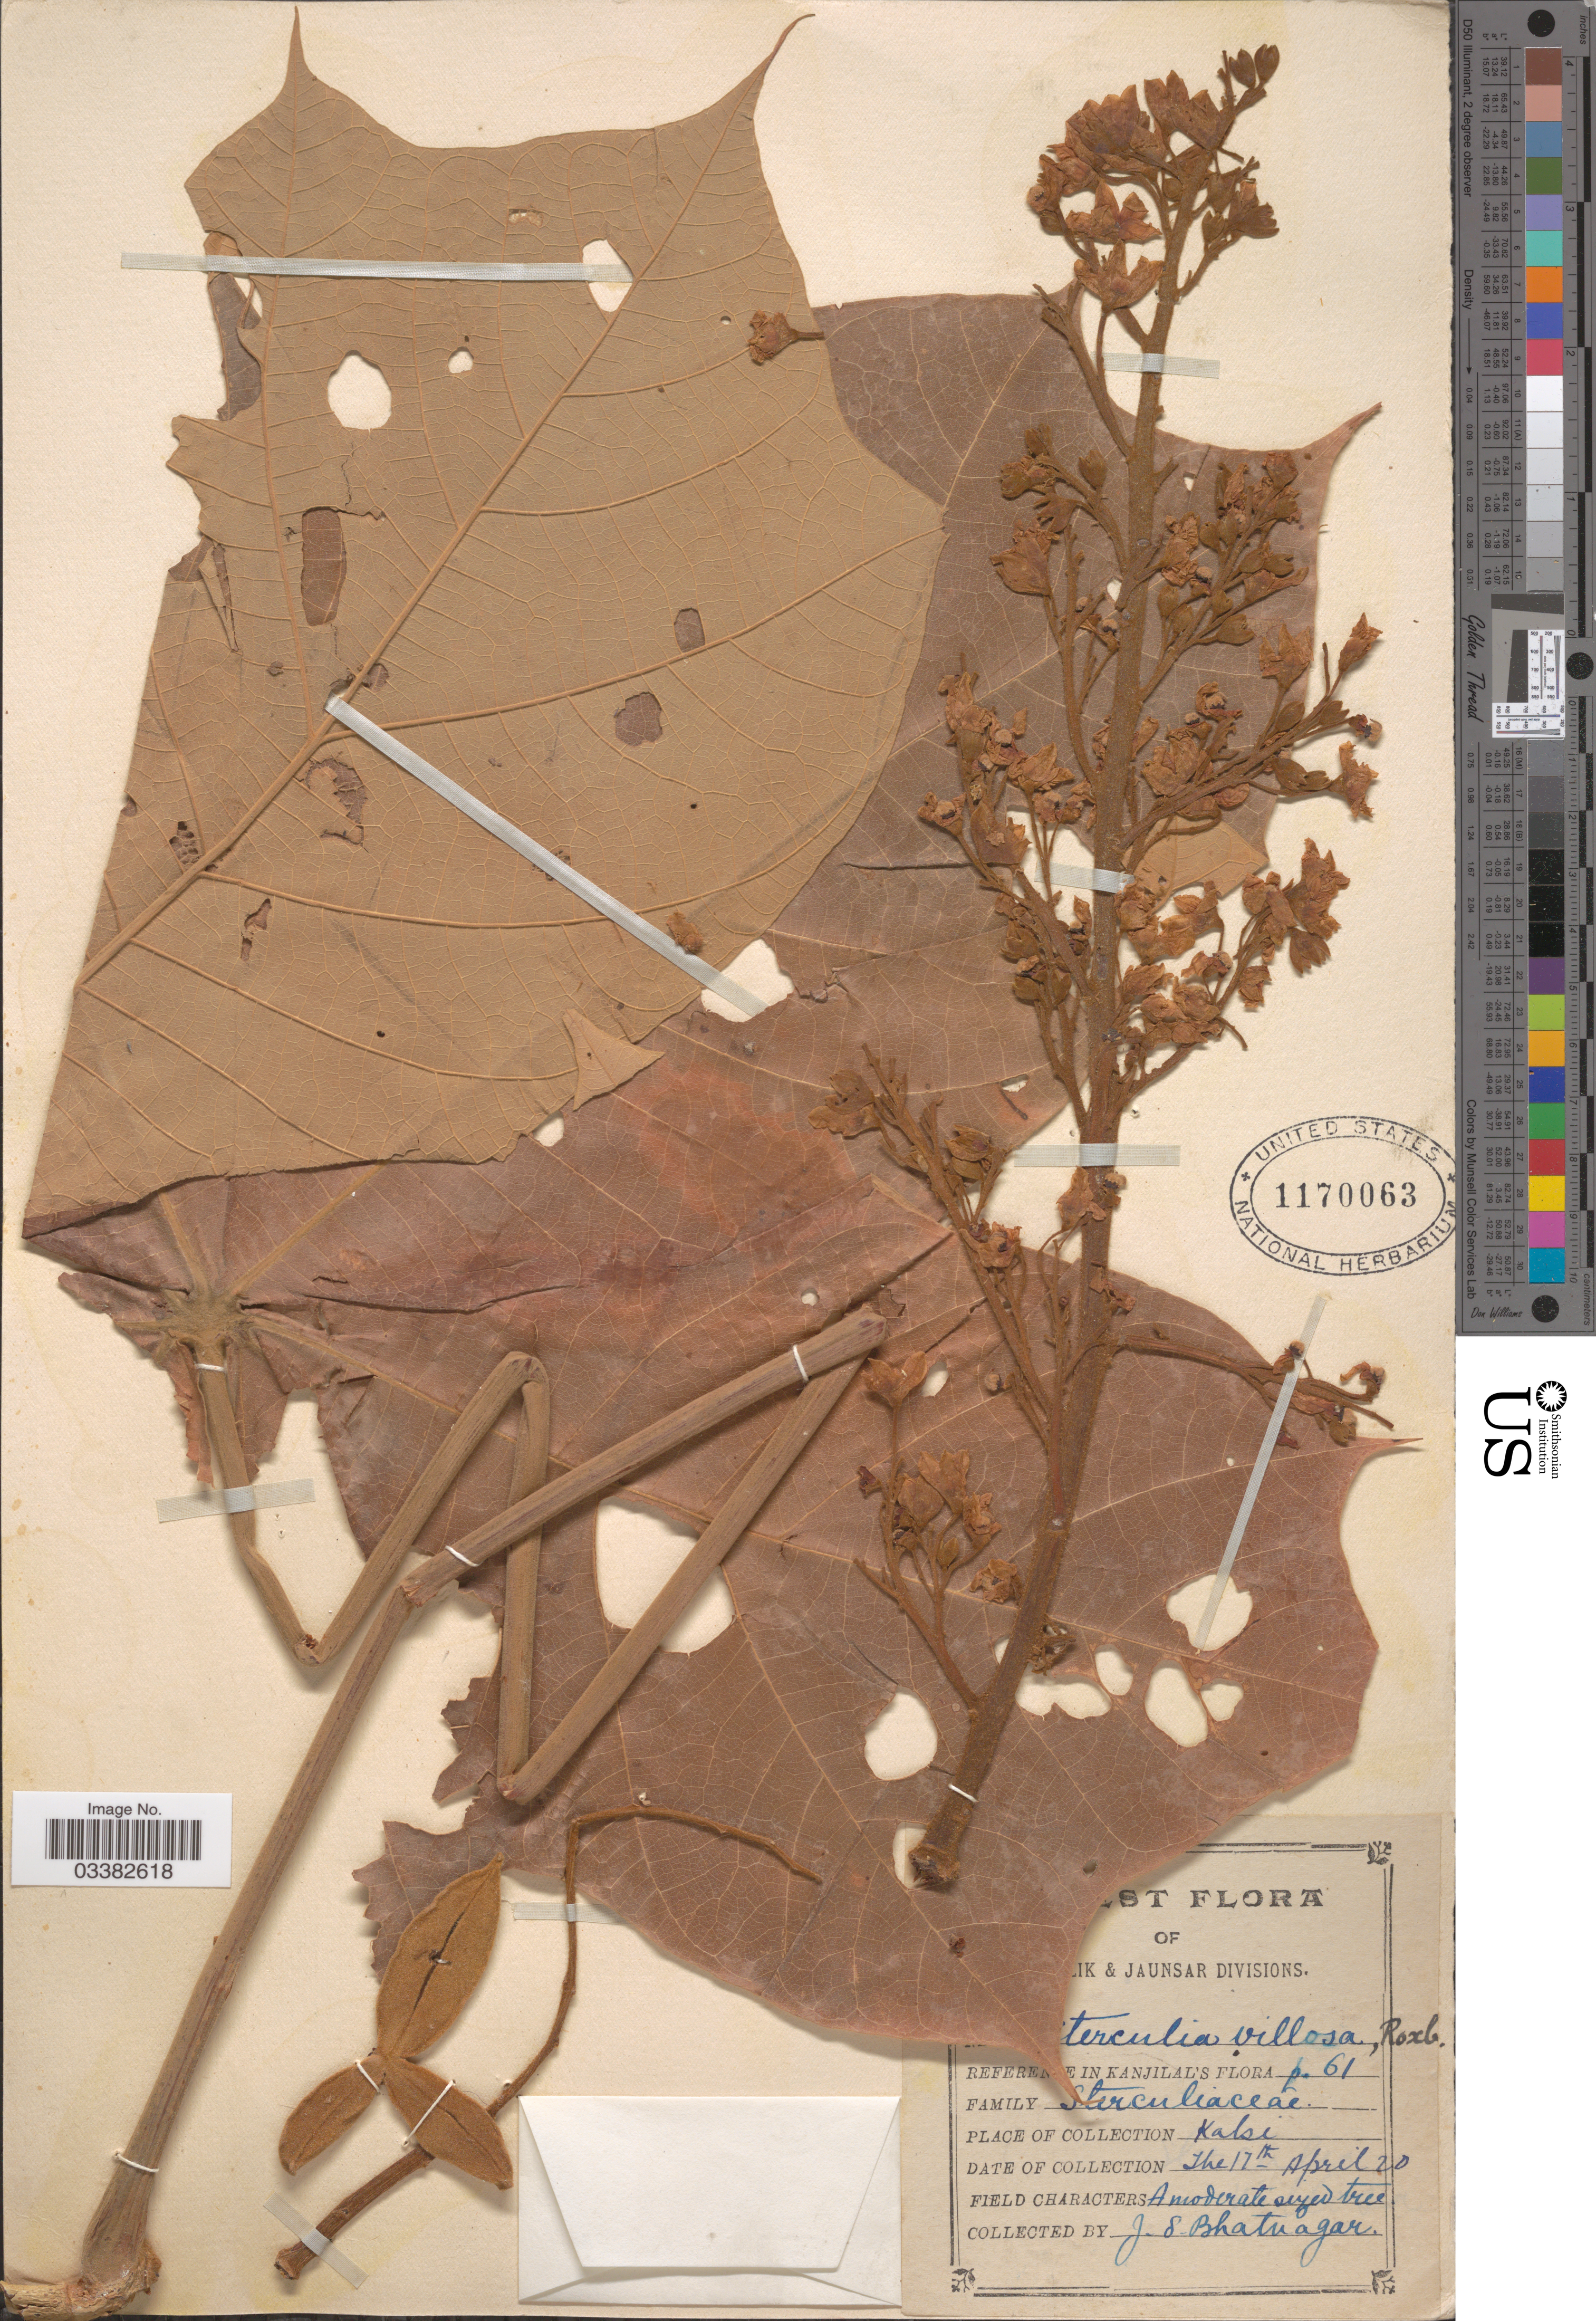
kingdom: Plantae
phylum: Tracheophyta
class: Magnoliopsida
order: Malvales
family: Malvaceae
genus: Sterculia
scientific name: Sterculia villosa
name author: Roxb.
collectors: J. Bhatuagar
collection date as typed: Transcribed d/m/y: 17/4/20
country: India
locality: Siwalik & Jaunsar Divisions. Kalsi.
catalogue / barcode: US 1170063